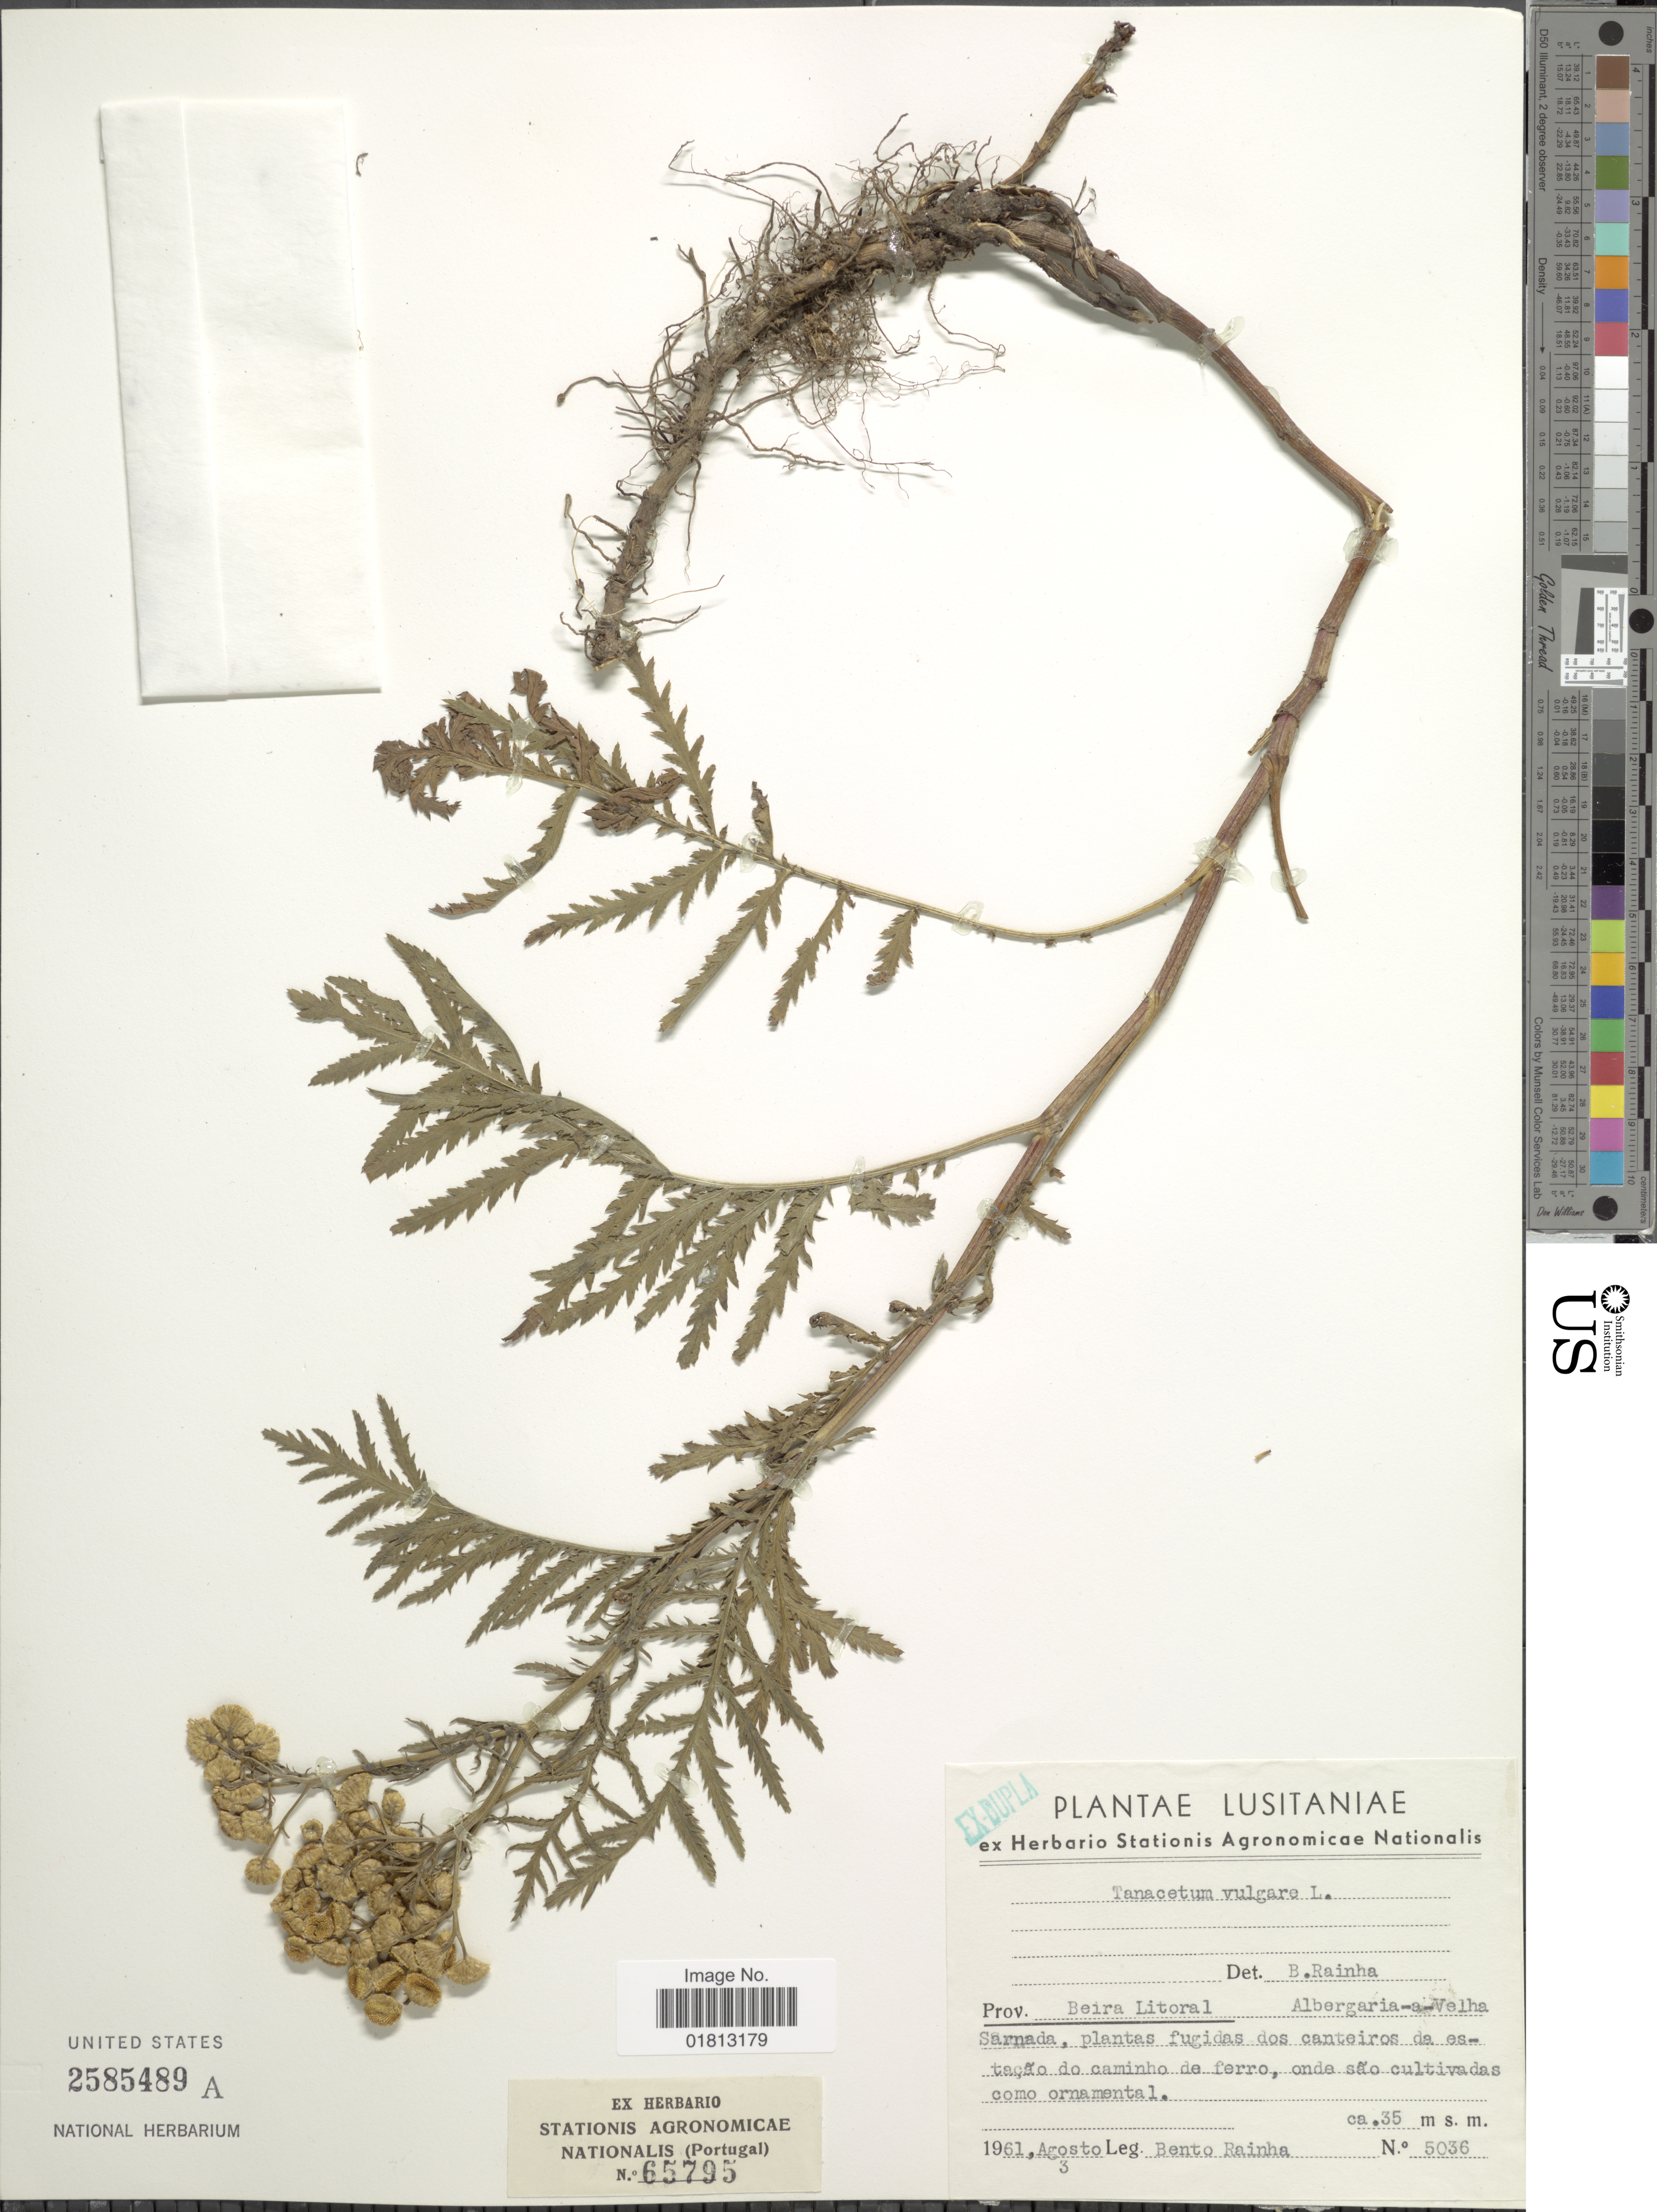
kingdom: Plantae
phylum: Tracheophyta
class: Magnoliopsida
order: Asterales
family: Asteraceae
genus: Tanacetum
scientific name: Tanacetum vulgare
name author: L.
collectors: B. Rainha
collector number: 5036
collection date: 1961-08-03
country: Portugal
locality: Lusitaniae, Prov. Beira Litoral, Albergaria-a-Velha, Sarnada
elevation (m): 35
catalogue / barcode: US 2585489A